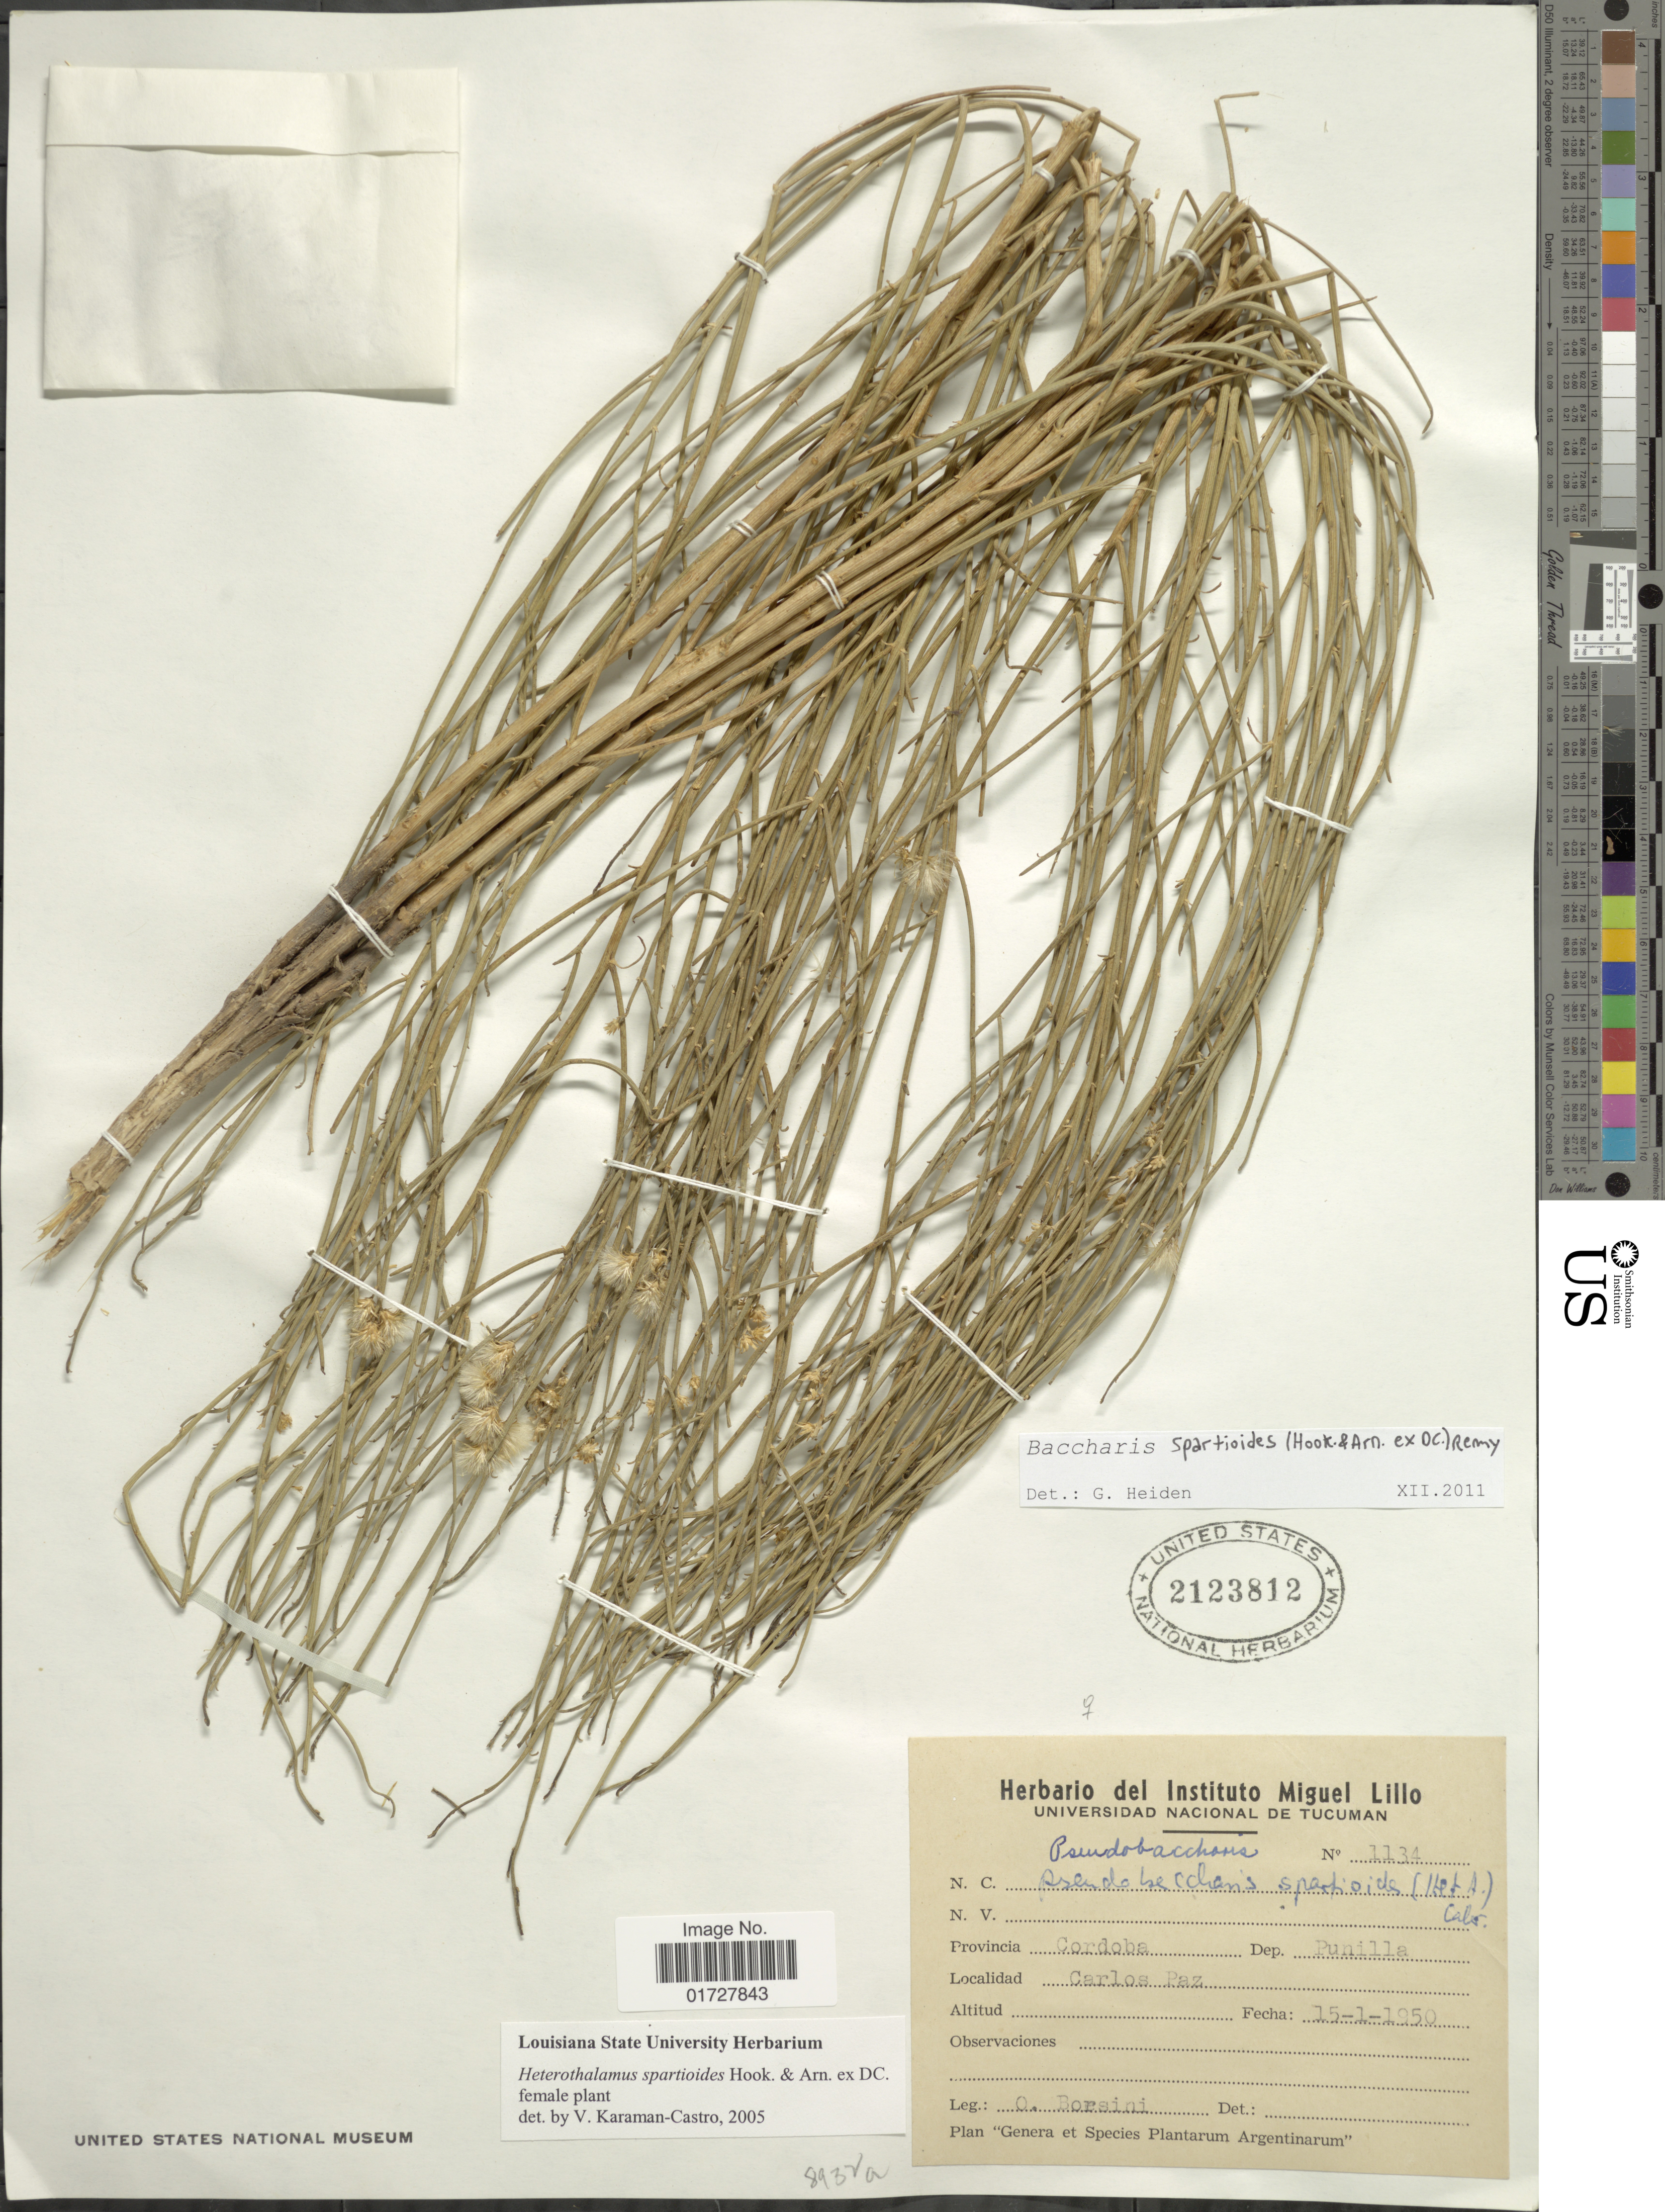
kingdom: Plantae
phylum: Tracheophyta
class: Magnoliopsida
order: Asterales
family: Asteraceae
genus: Baccharis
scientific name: Baccharis spartioides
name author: (Hook. & Arn. ex DC.) J. Rémy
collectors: O. H. Borsini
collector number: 1134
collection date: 1950-01-15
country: Argentina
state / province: Cordoba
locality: Dep. Punilla, Carlos Paz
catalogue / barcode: US 2123812